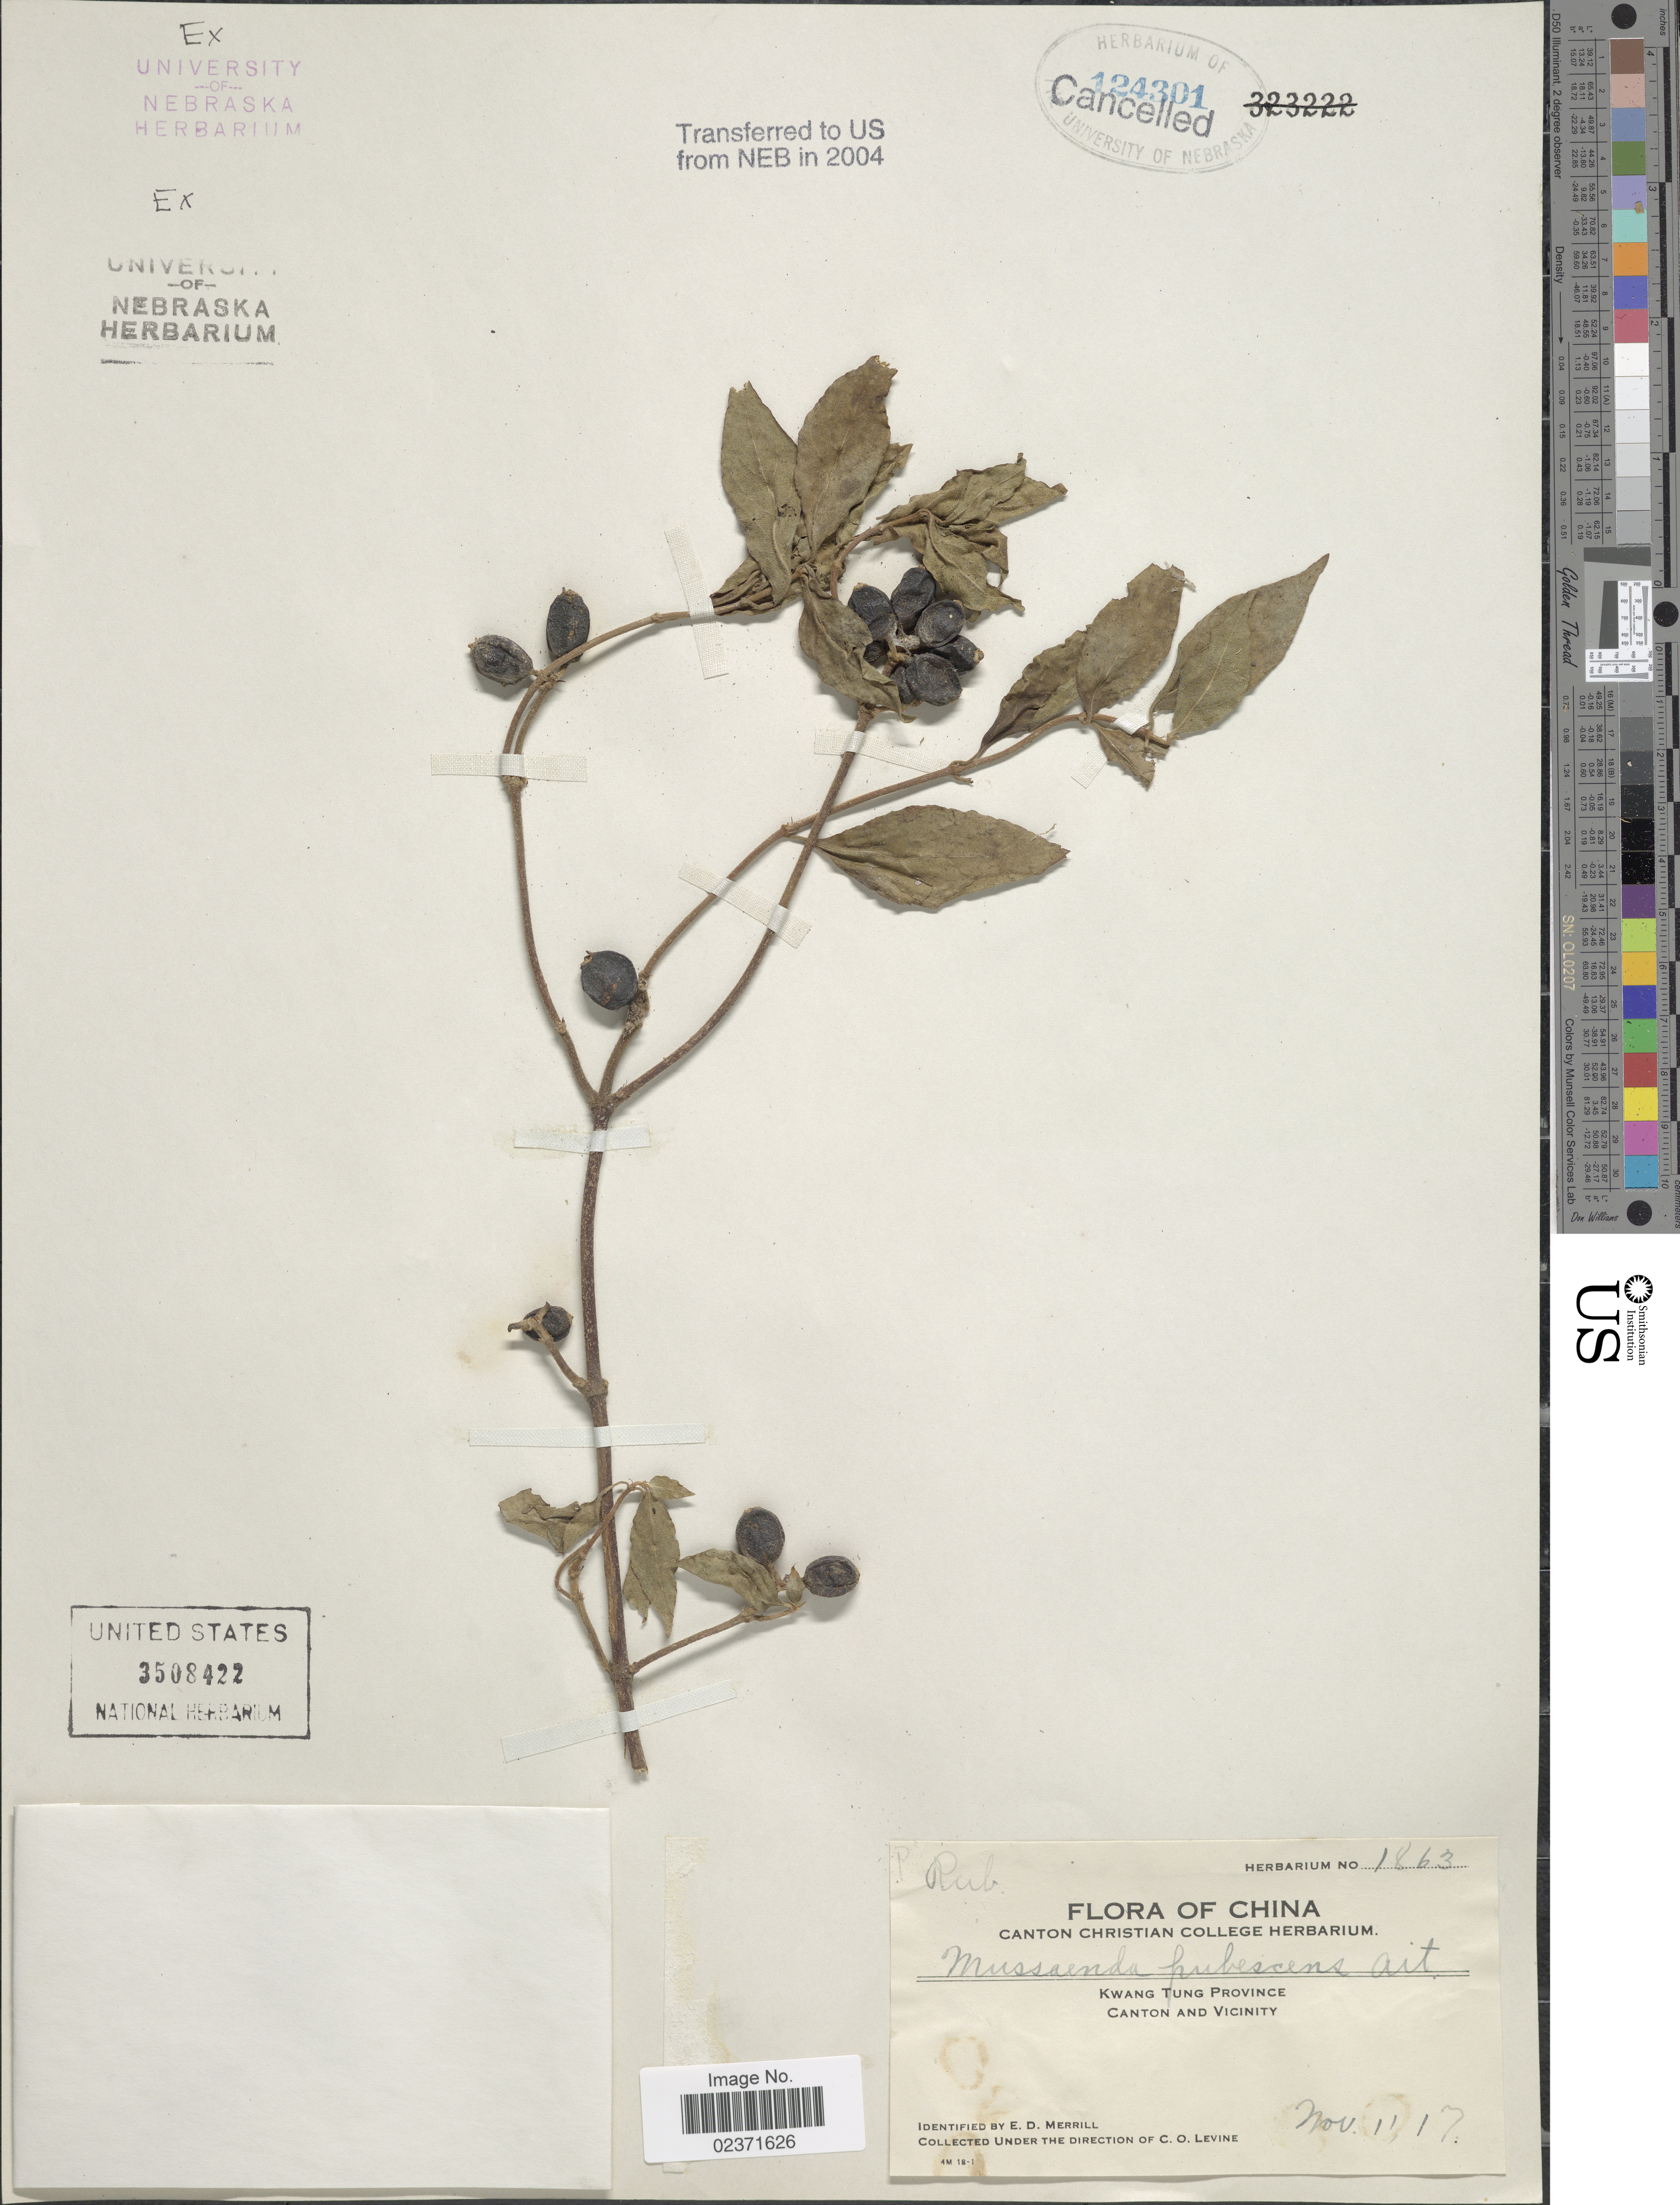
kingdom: Plantae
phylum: Tracheophyta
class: Magnoliopsida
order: Gentianales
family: Rubiaceae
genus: Mussaenda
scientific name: Mussaenda pubescens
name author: W.T. Aiton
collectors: C. O. Levine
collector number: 1863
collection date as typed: Transcribed d/m/y: 11/11/17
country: China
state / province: Guangdong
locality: Kwang Tung Province. Canton and vicinity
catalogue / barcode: US 3508422